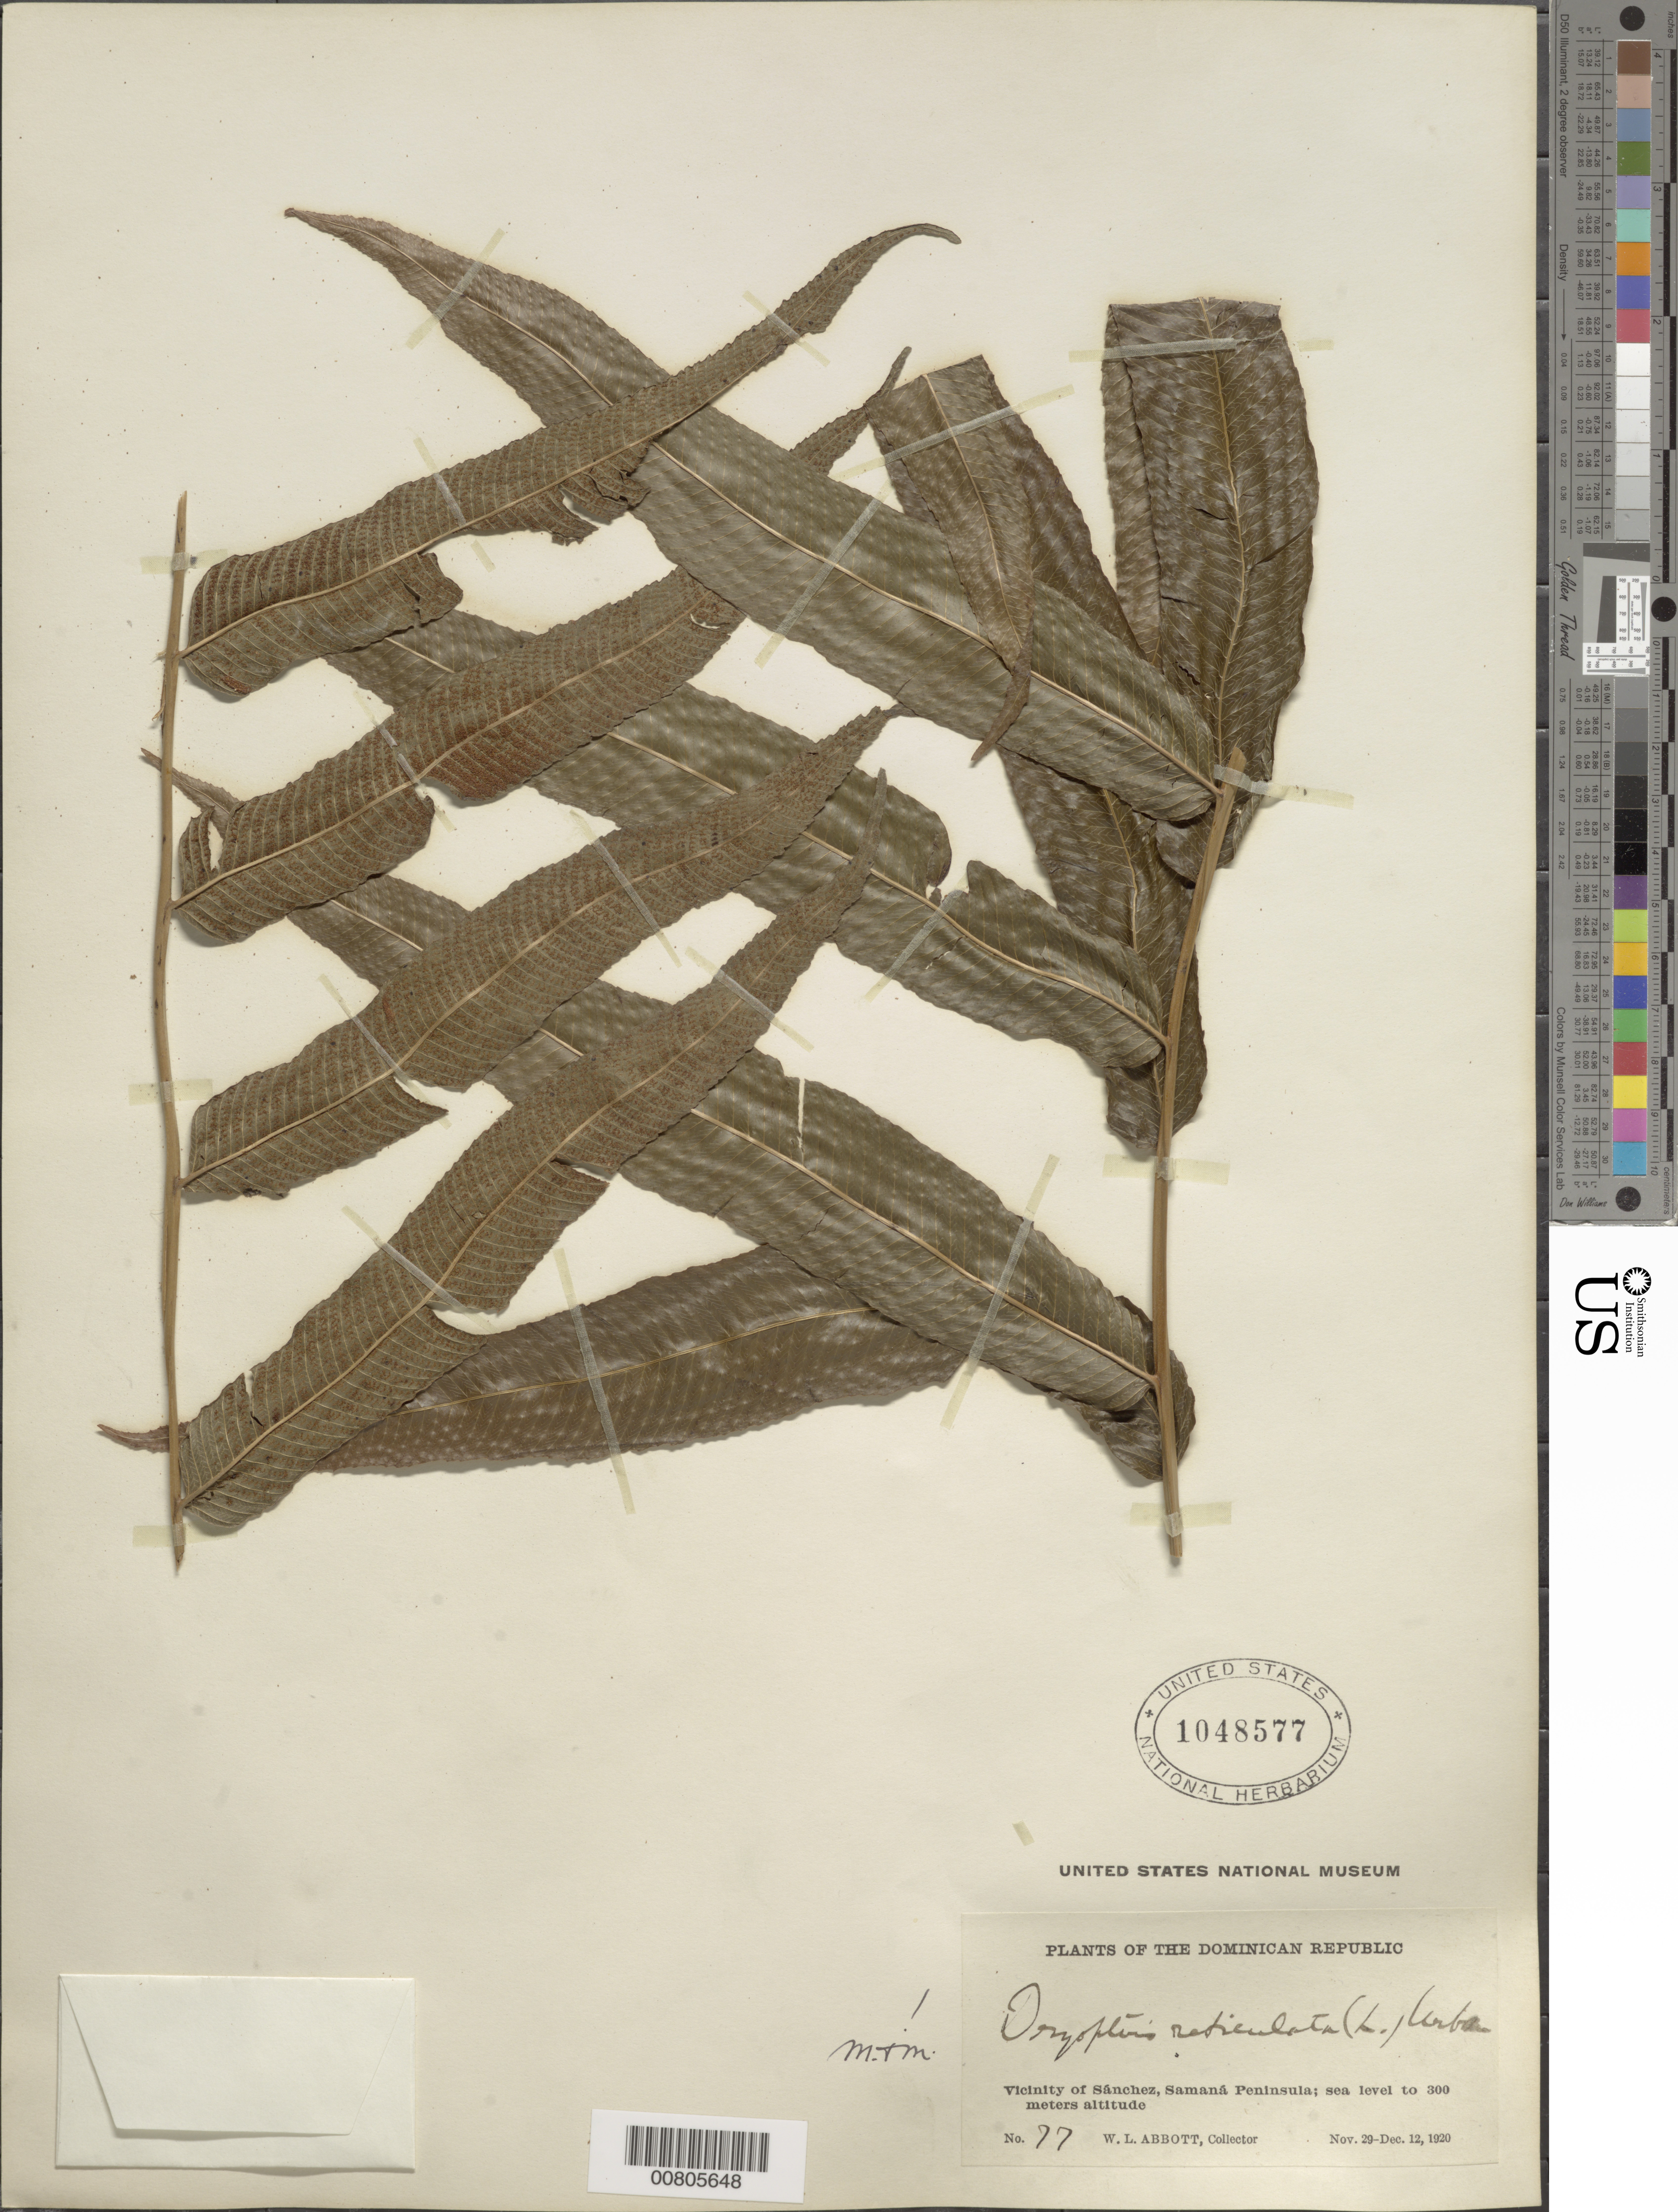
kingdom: Plantae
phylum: Tracheophyta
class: Polypodiopsida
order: Polypodiales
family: Thelypteridaceae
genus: Meniscium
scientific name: Meniscium reticulatum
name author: (L.) Sw.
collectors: W. L. Abbott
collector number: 77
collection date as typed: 29 Nov 1920 to 12 Dec 1920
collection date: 1920-11-29/1920-12-12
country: Dominican Republic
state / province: Samana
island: Hispaniola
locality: Sánchez vicinity, Samaná Penincula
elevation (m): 0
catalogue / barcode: US 1048577